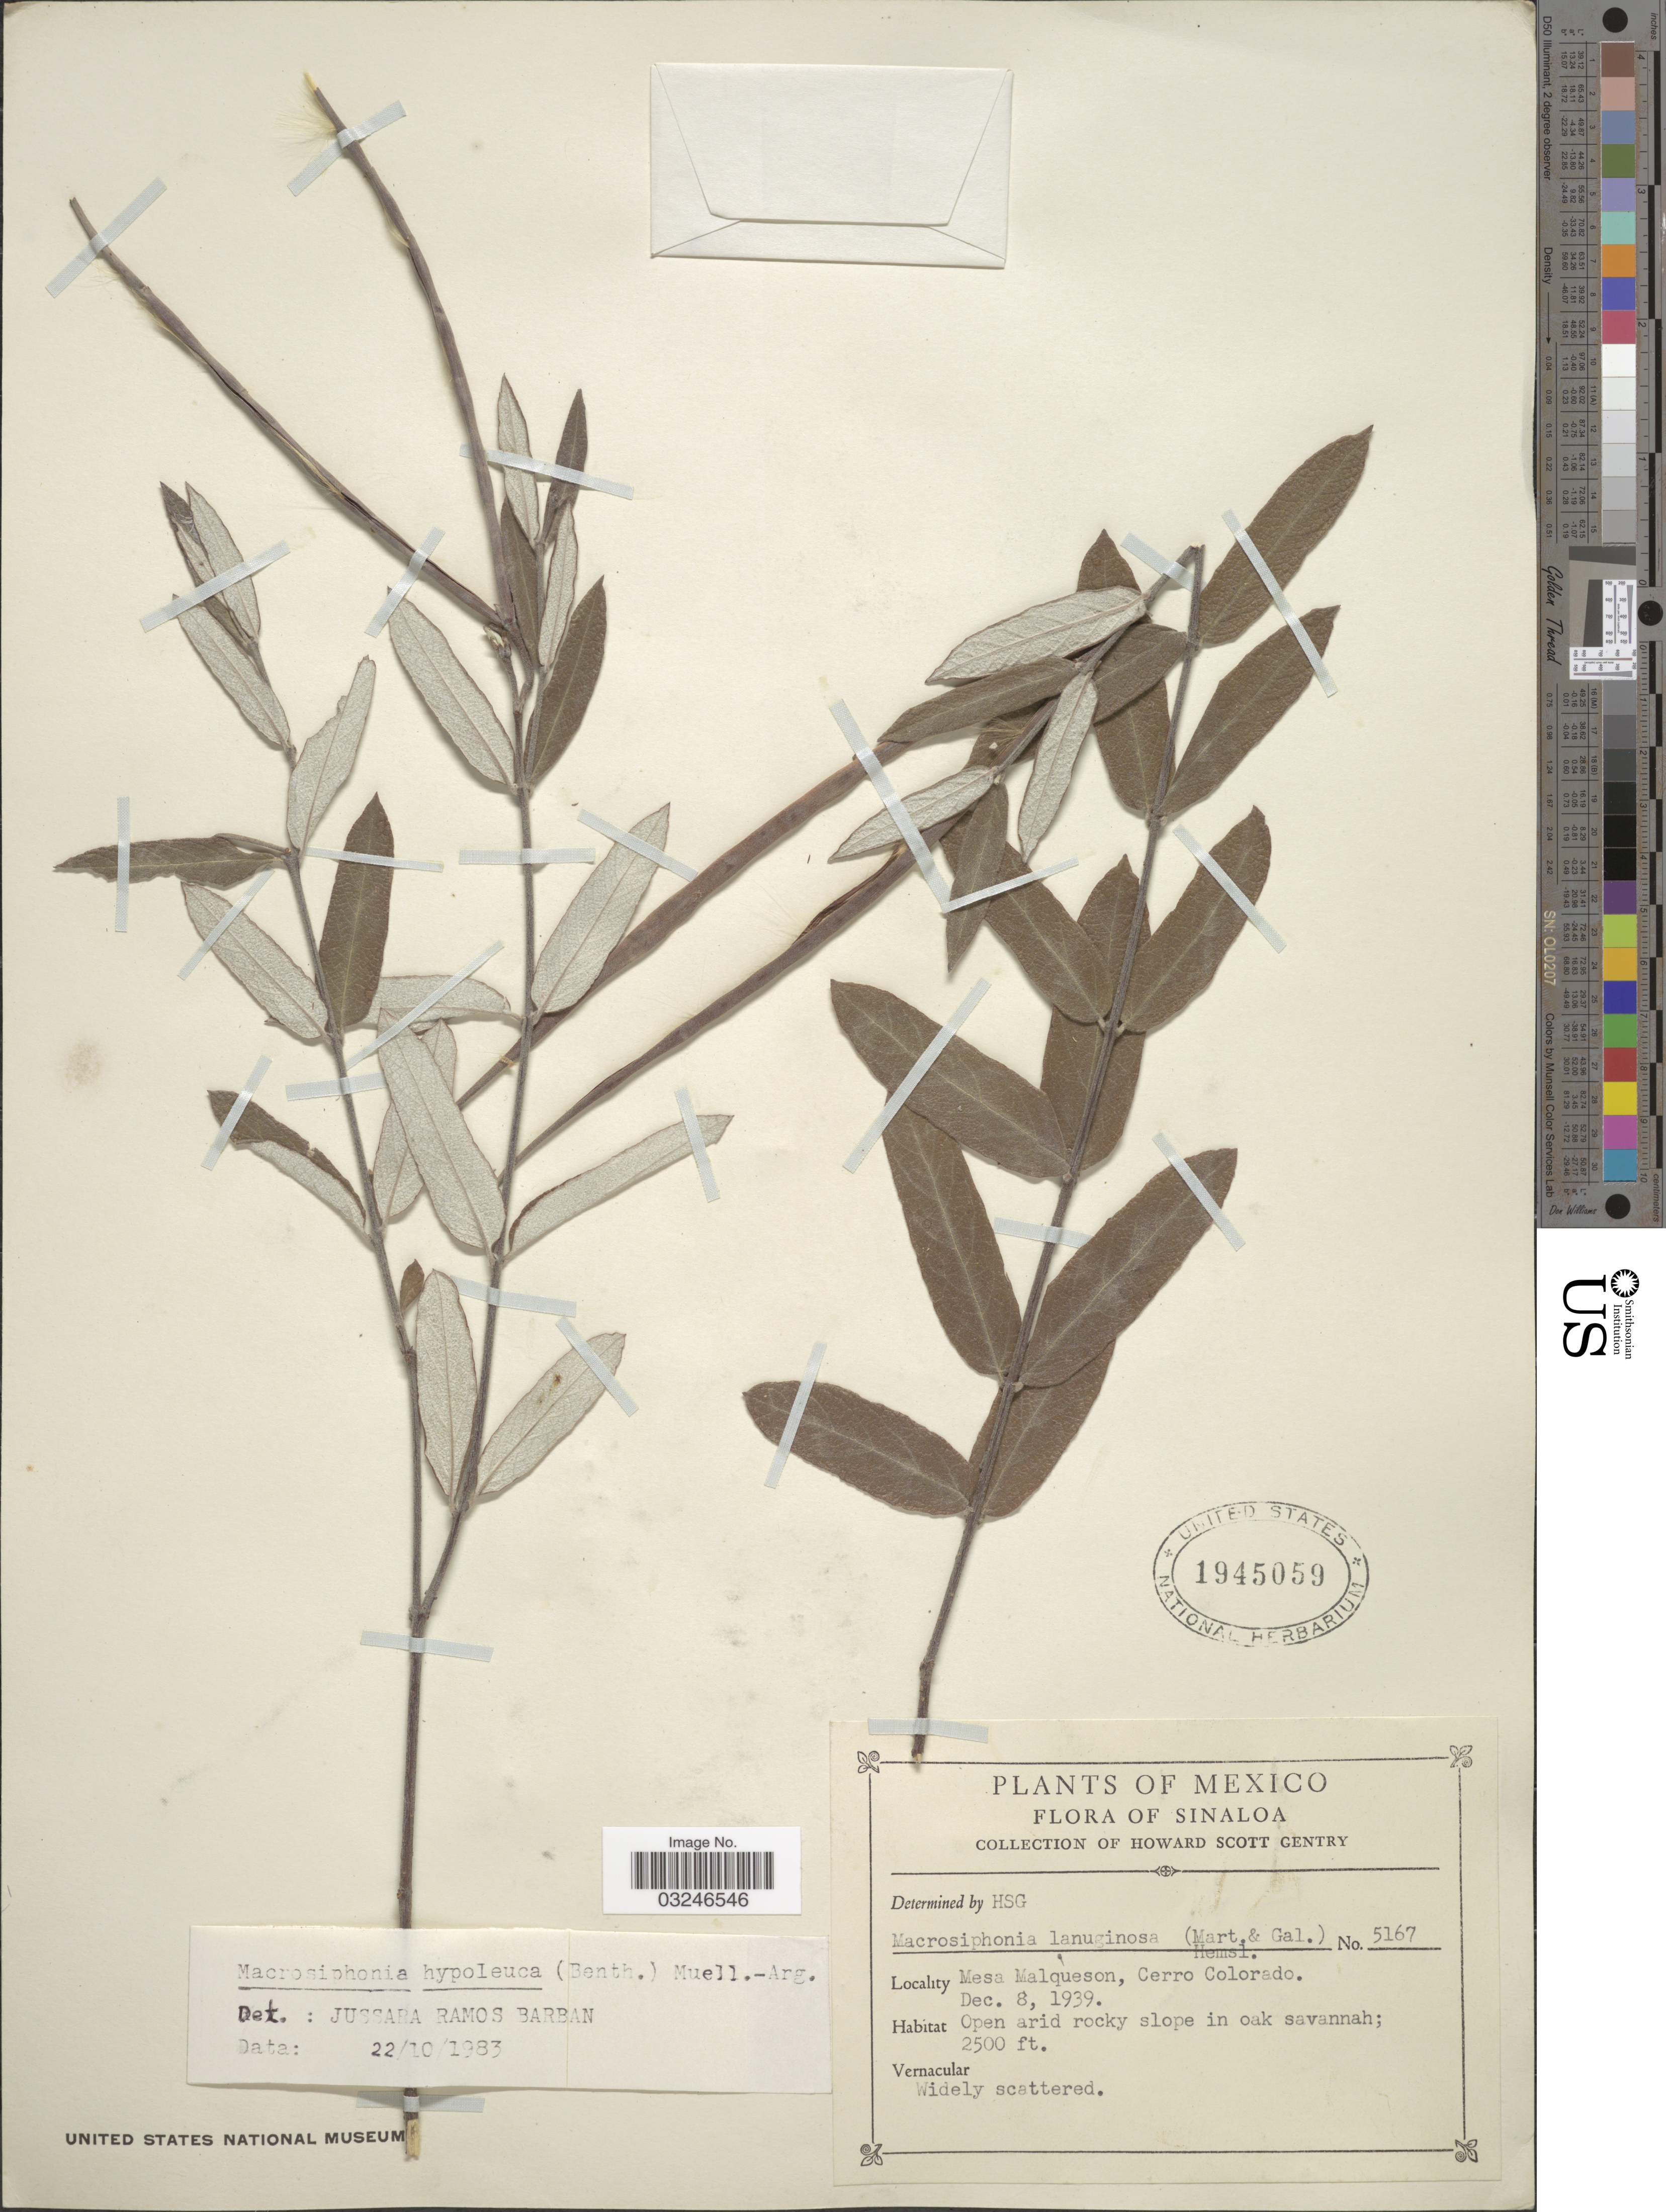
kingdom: Plantae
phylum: Tracheophyta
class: Magnoliopsida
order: Gentianales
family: Apocynaceae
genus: Macrosiphonia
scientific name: Macrosiphonia hypoleuca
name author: (Benth.) Müll. Arg.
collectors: H. S. Gentry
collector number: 5167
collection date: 1939-12-08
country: Mexico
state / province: Sinaloa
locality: Mesa Malqueson, Cerro Colorado.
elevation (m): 762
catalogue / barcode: US 1945059